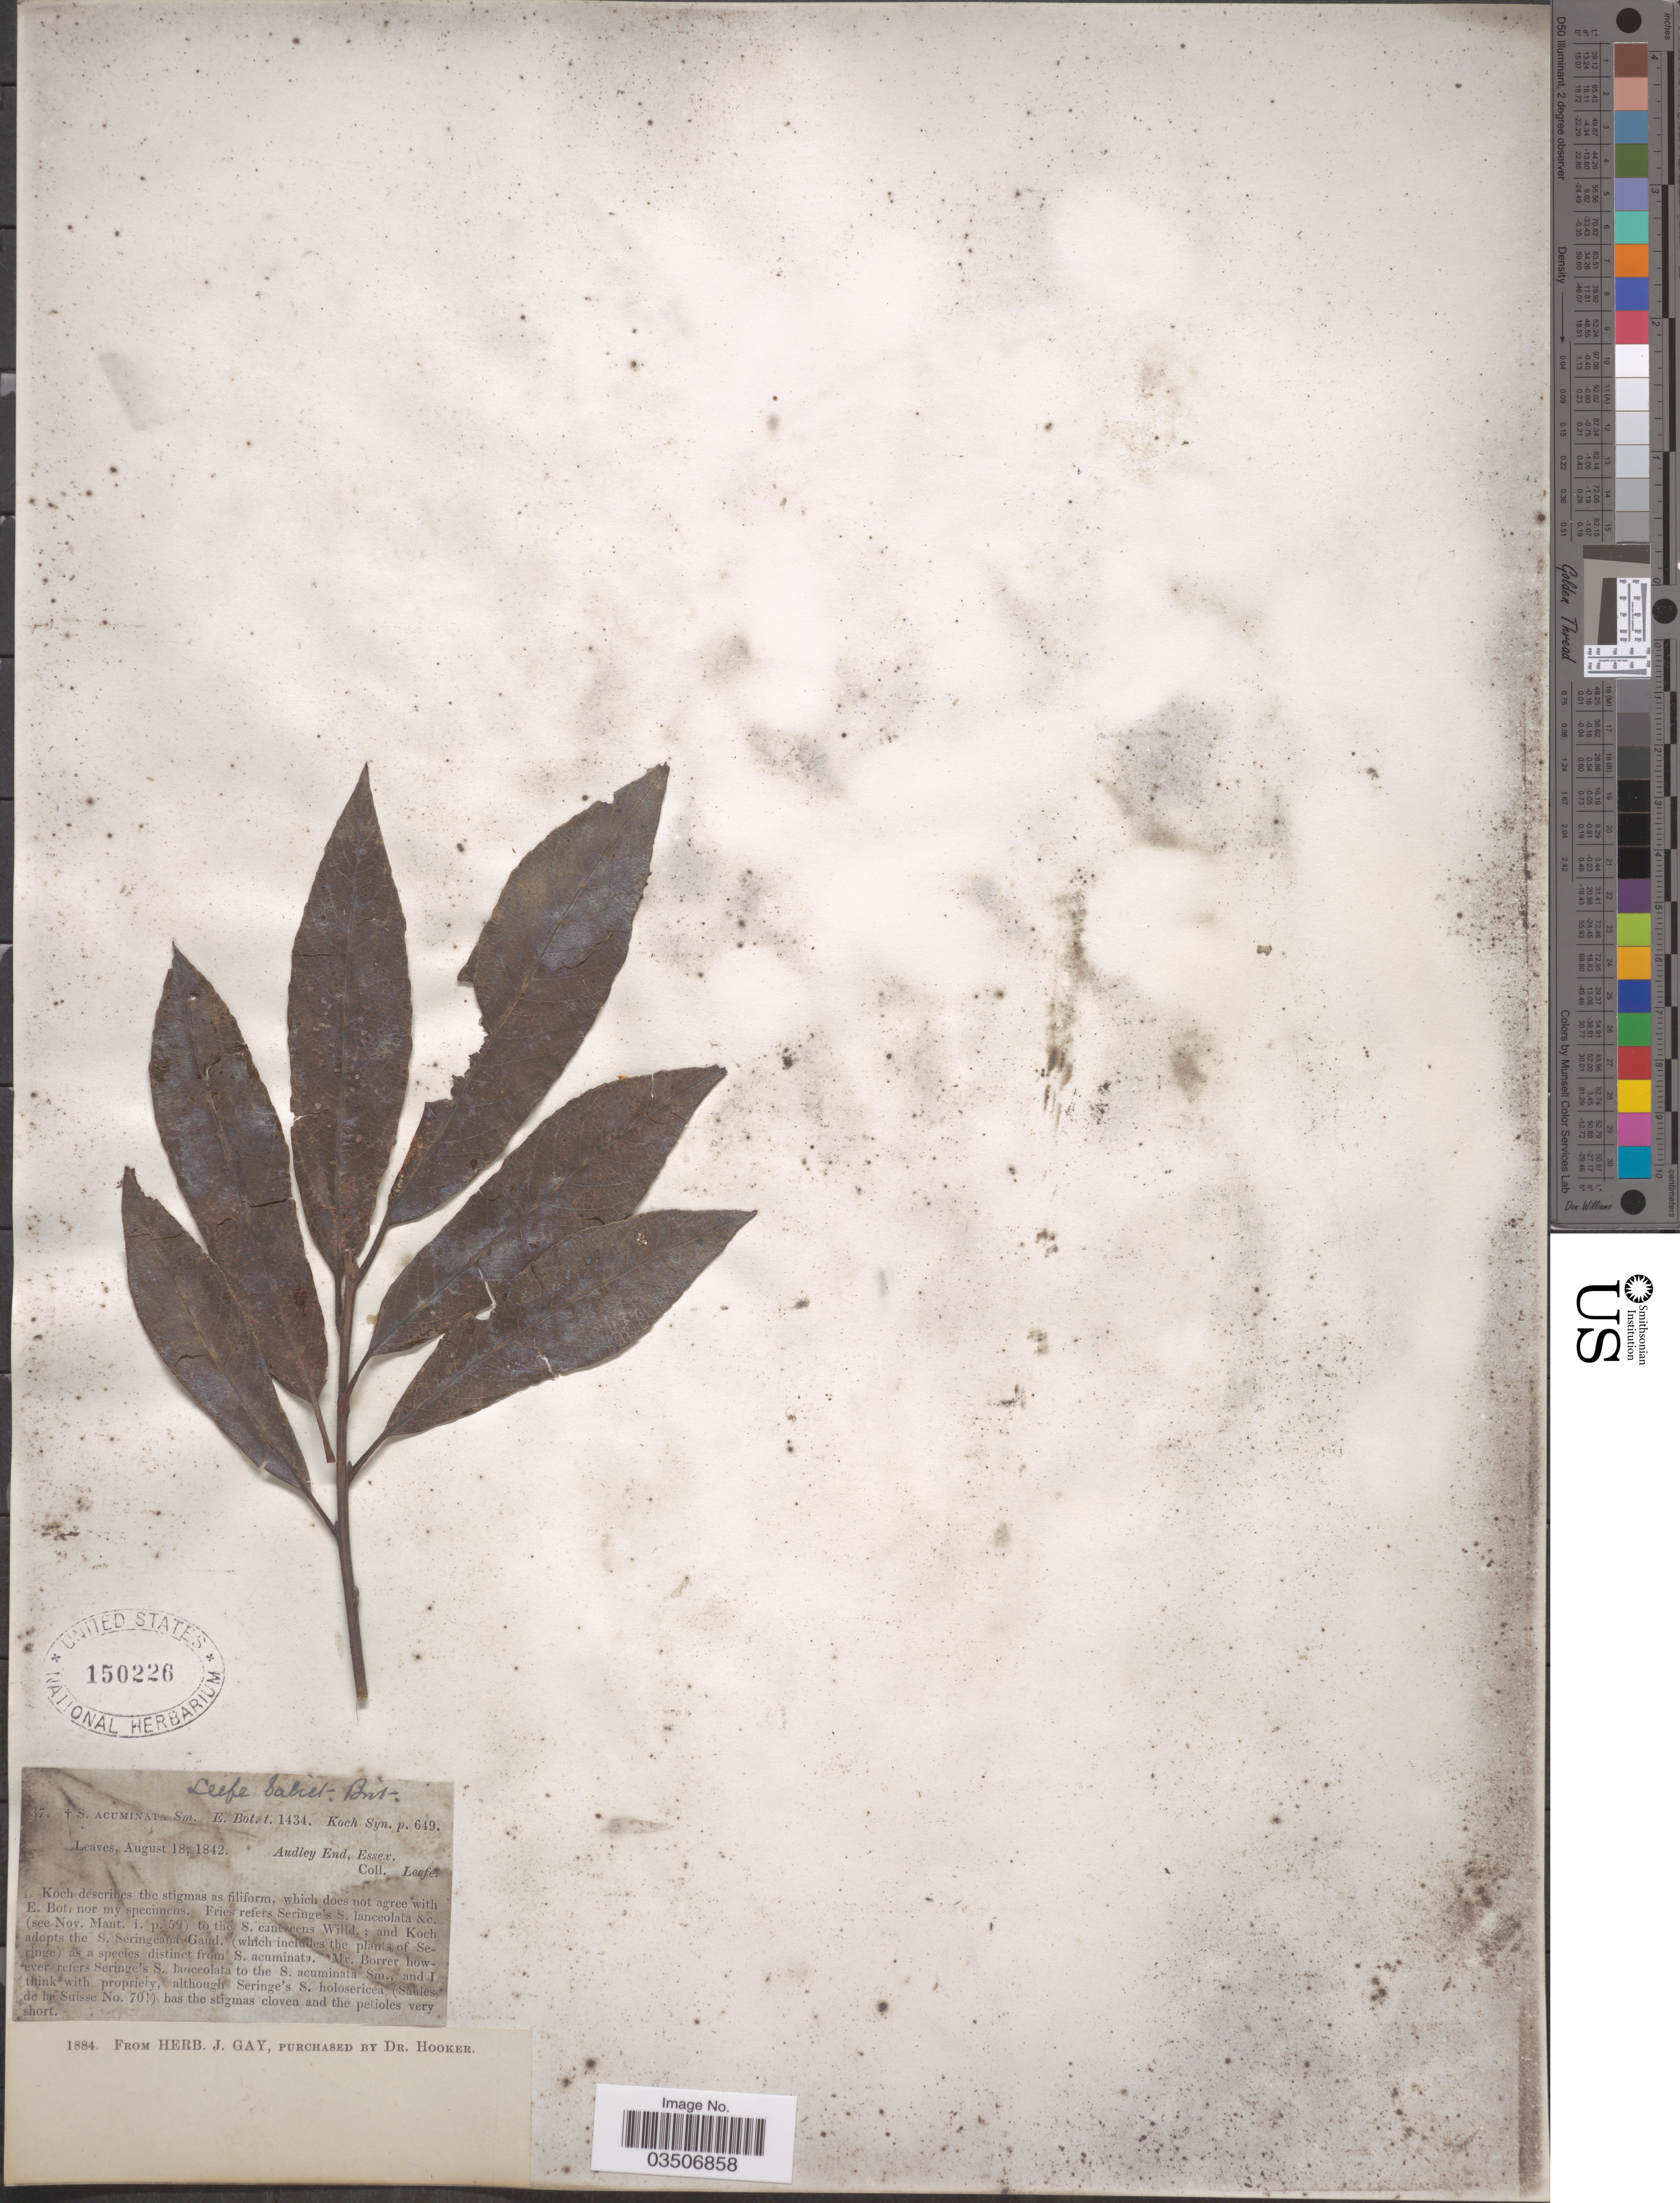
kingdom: Plantae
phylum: Tracheophyta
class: Magnoliopsida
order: Malpighiales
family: Salicaceae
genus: Salix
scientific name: Salix acuminata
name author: Thuill.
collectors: Leefe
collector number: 37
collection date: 1842-08-18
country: United Kingdom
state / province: England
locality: Audley End, Essex.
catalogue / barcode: US 150226